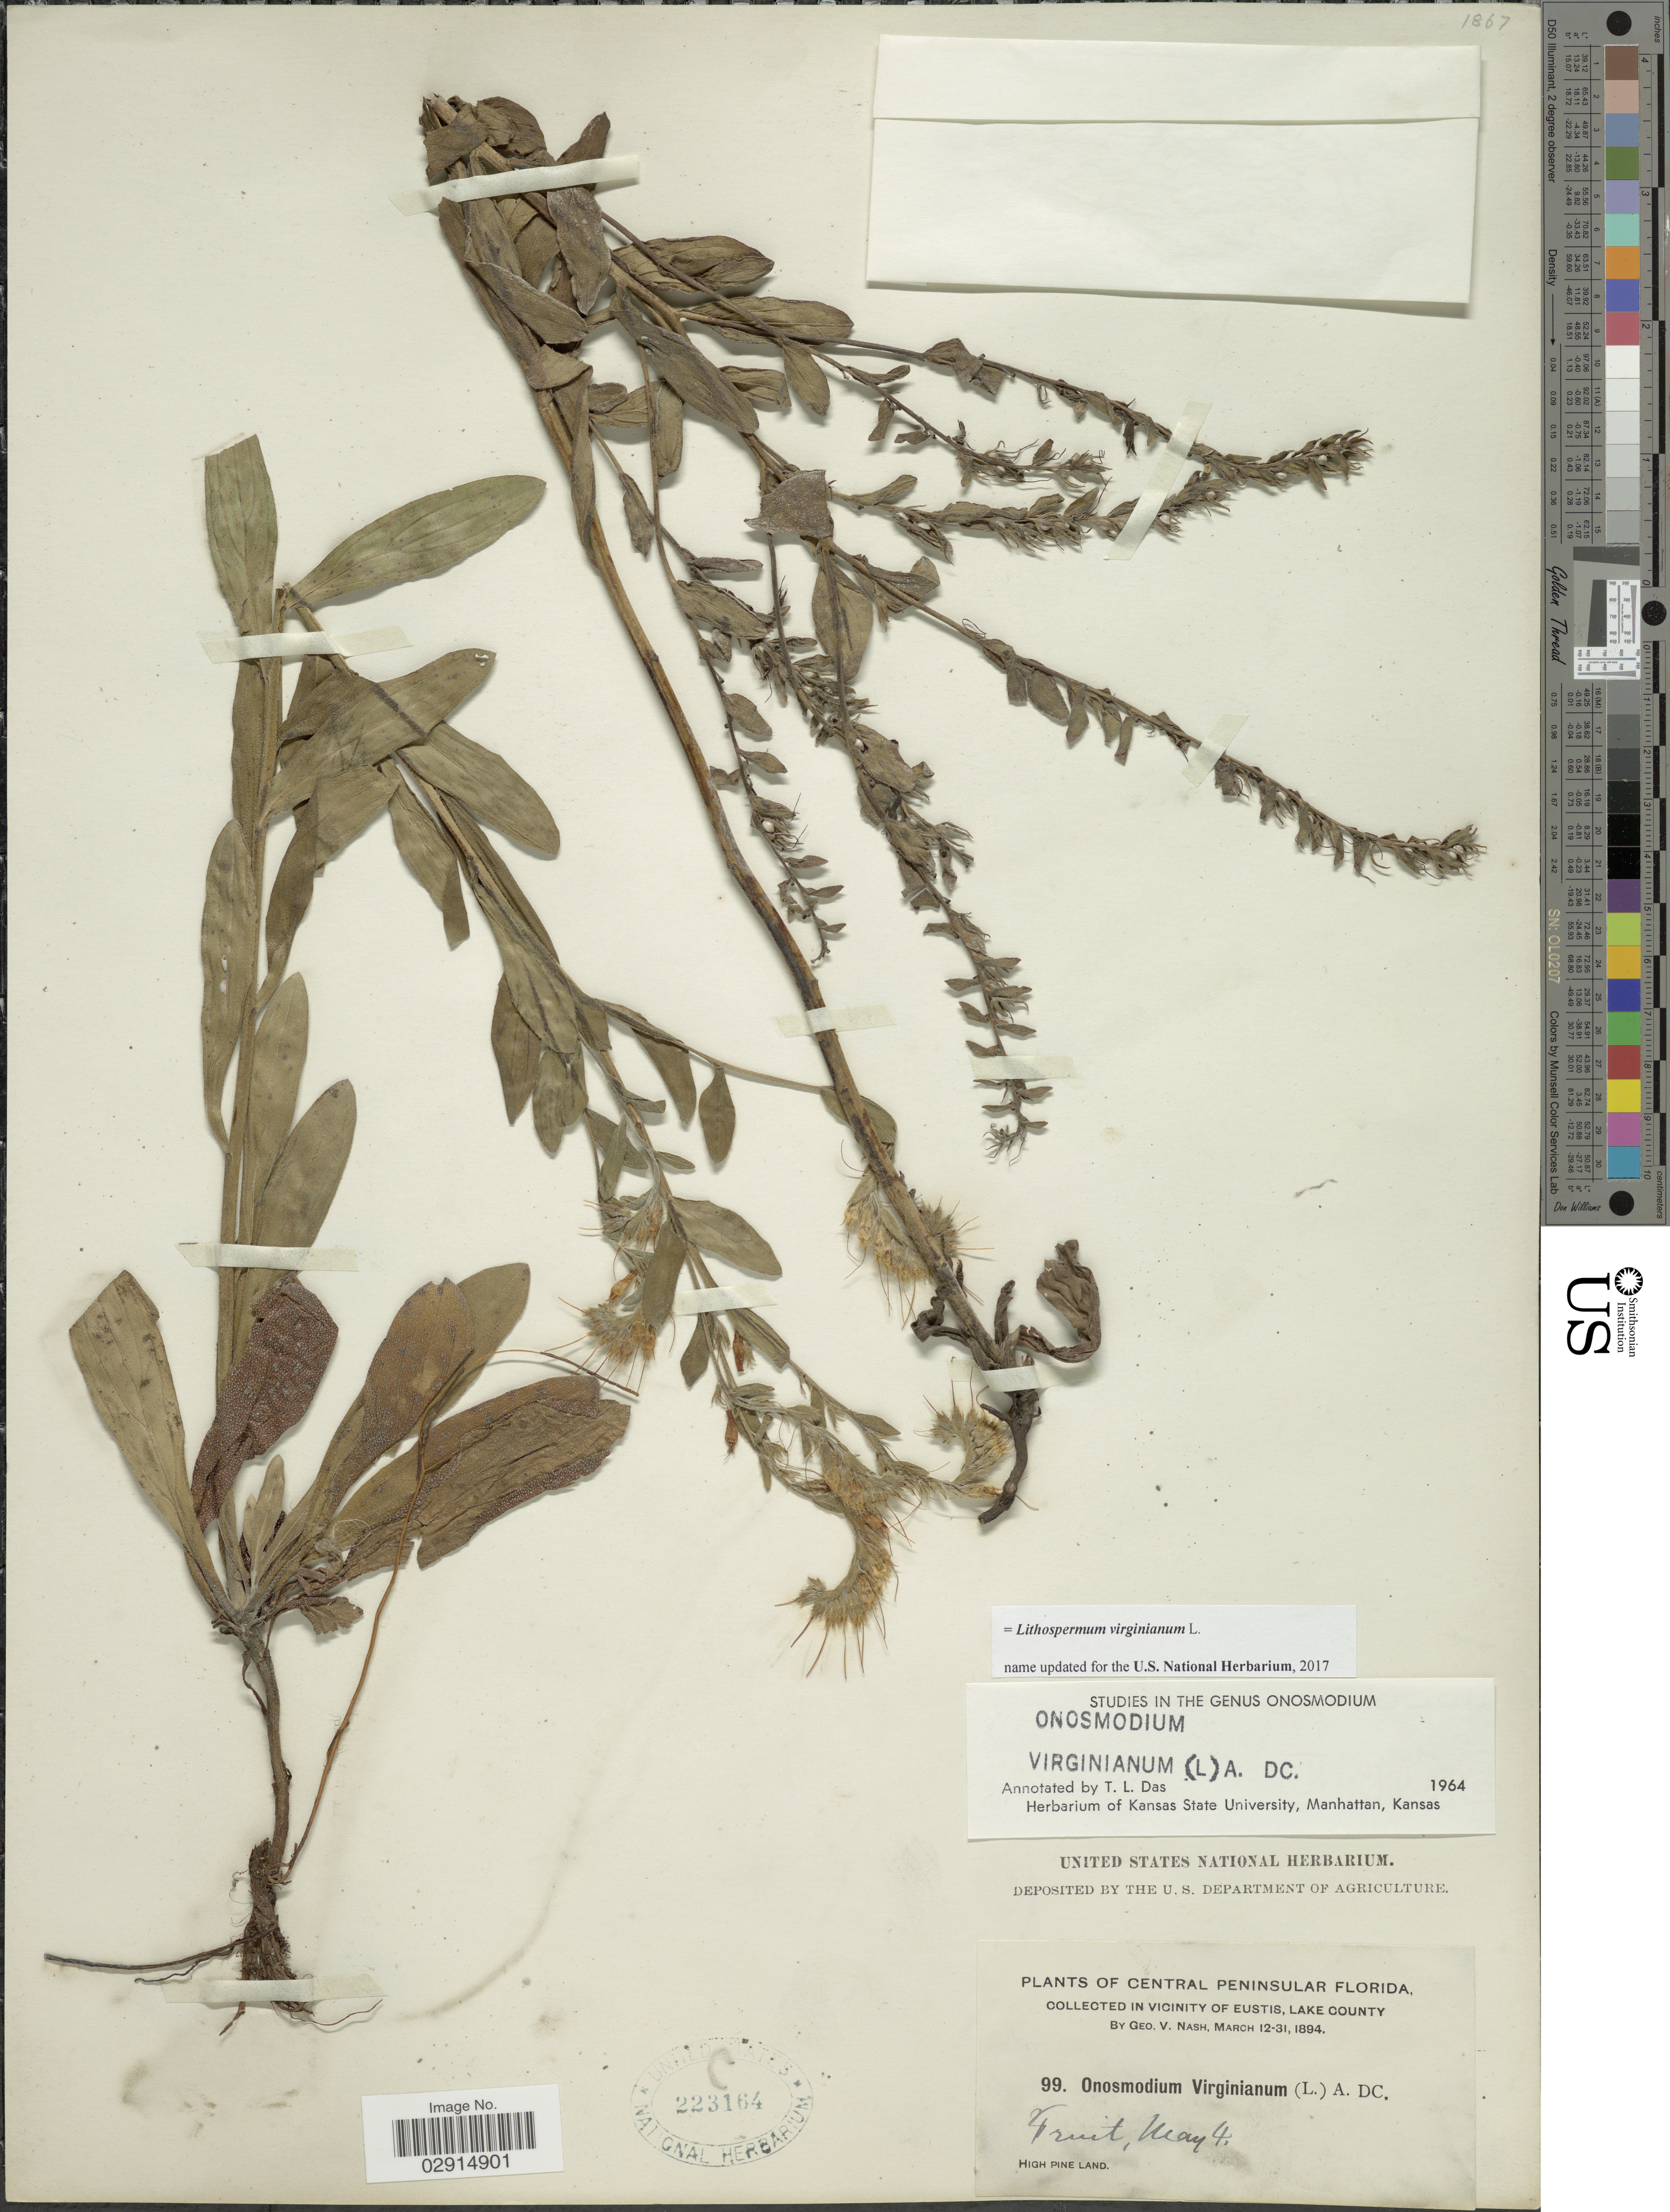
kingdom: Plantae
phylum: Tracheophyta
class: Magnoliopsida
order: Boraginales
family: Boraginaceae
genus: Lithospermum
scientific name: Lithospermum virginianum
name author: L.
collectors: G. V. Nash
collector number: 99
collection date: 1894-03-12/1894-03-31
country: United States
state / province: Florida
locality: High Pine Land. Vicinity of Eustis, Lake County. Central Peninsular Florida.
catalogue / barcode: US 223164